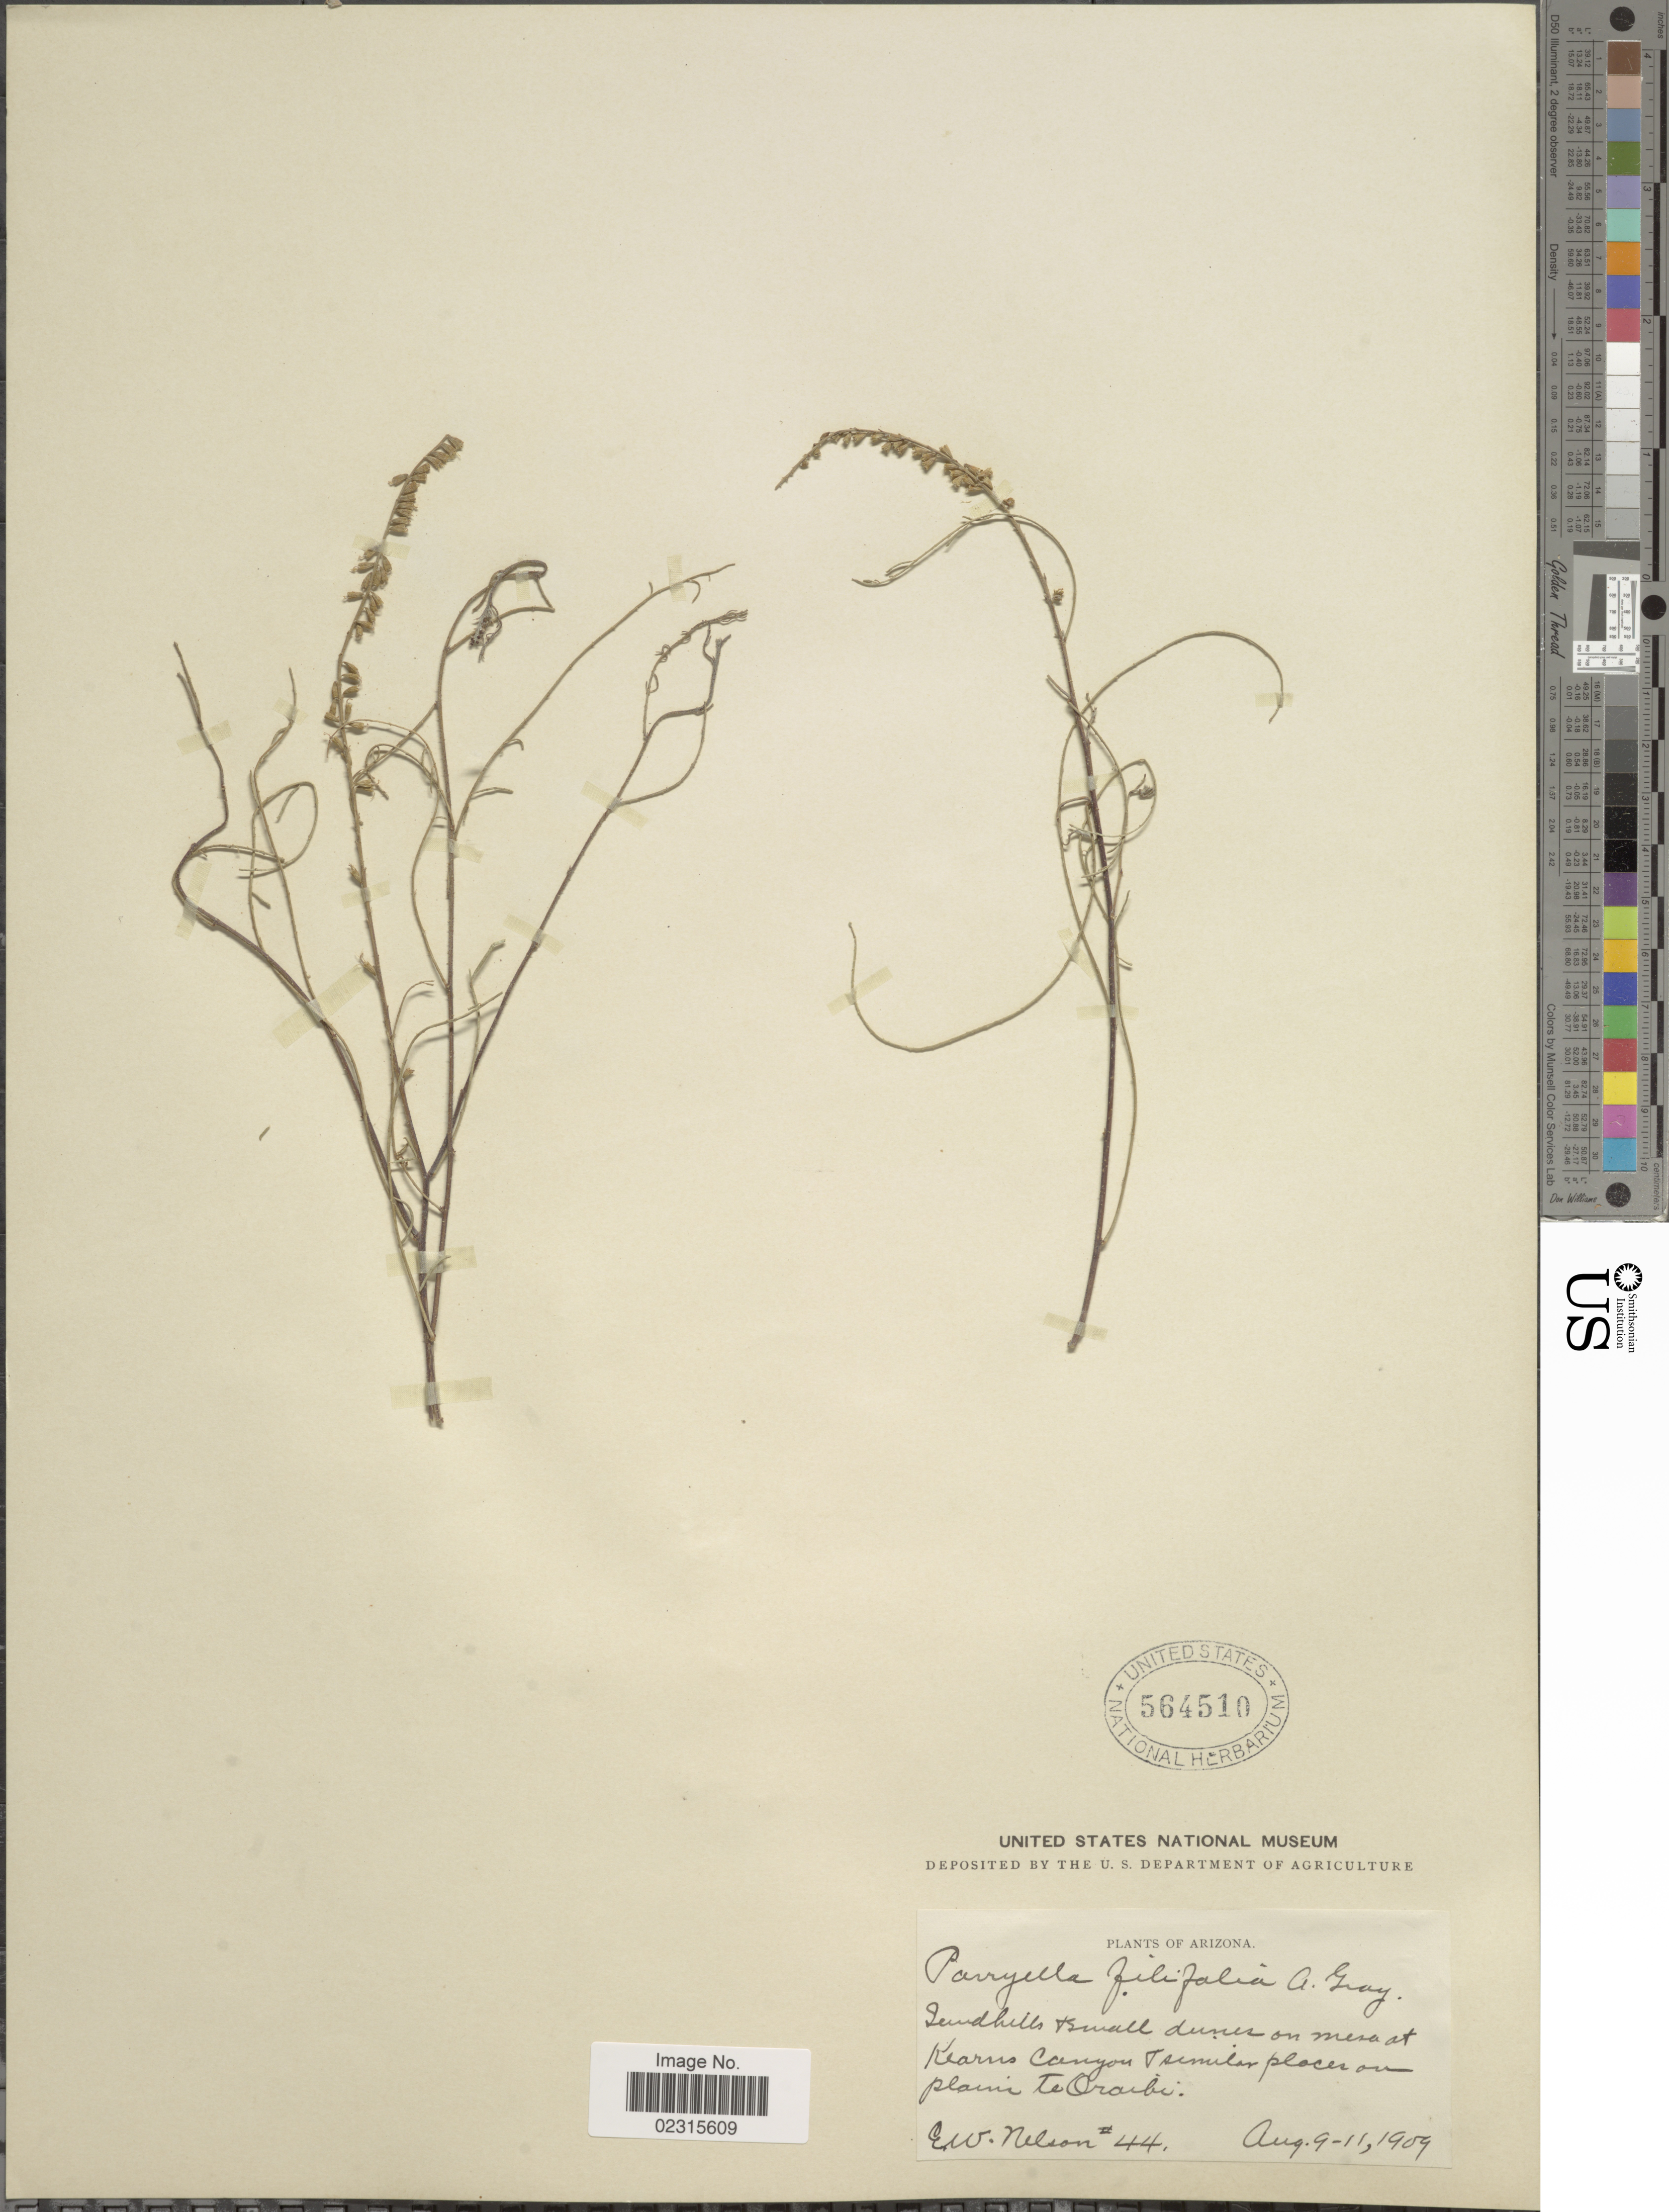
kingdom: Plantae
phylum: Tracheophyta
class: Magnoliopsida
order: Fabales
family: Fabaceae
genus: Parryella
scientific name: Parryella filifolia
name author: Torr. & A. Gray ex A. Gray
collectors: E. W. Nelson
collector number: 44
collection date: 1909-08-09/1909-08-11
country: United States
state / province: Arizona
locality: Kearns Canyon Tsemular places on plains Te Oraiba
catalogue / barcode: US 564510